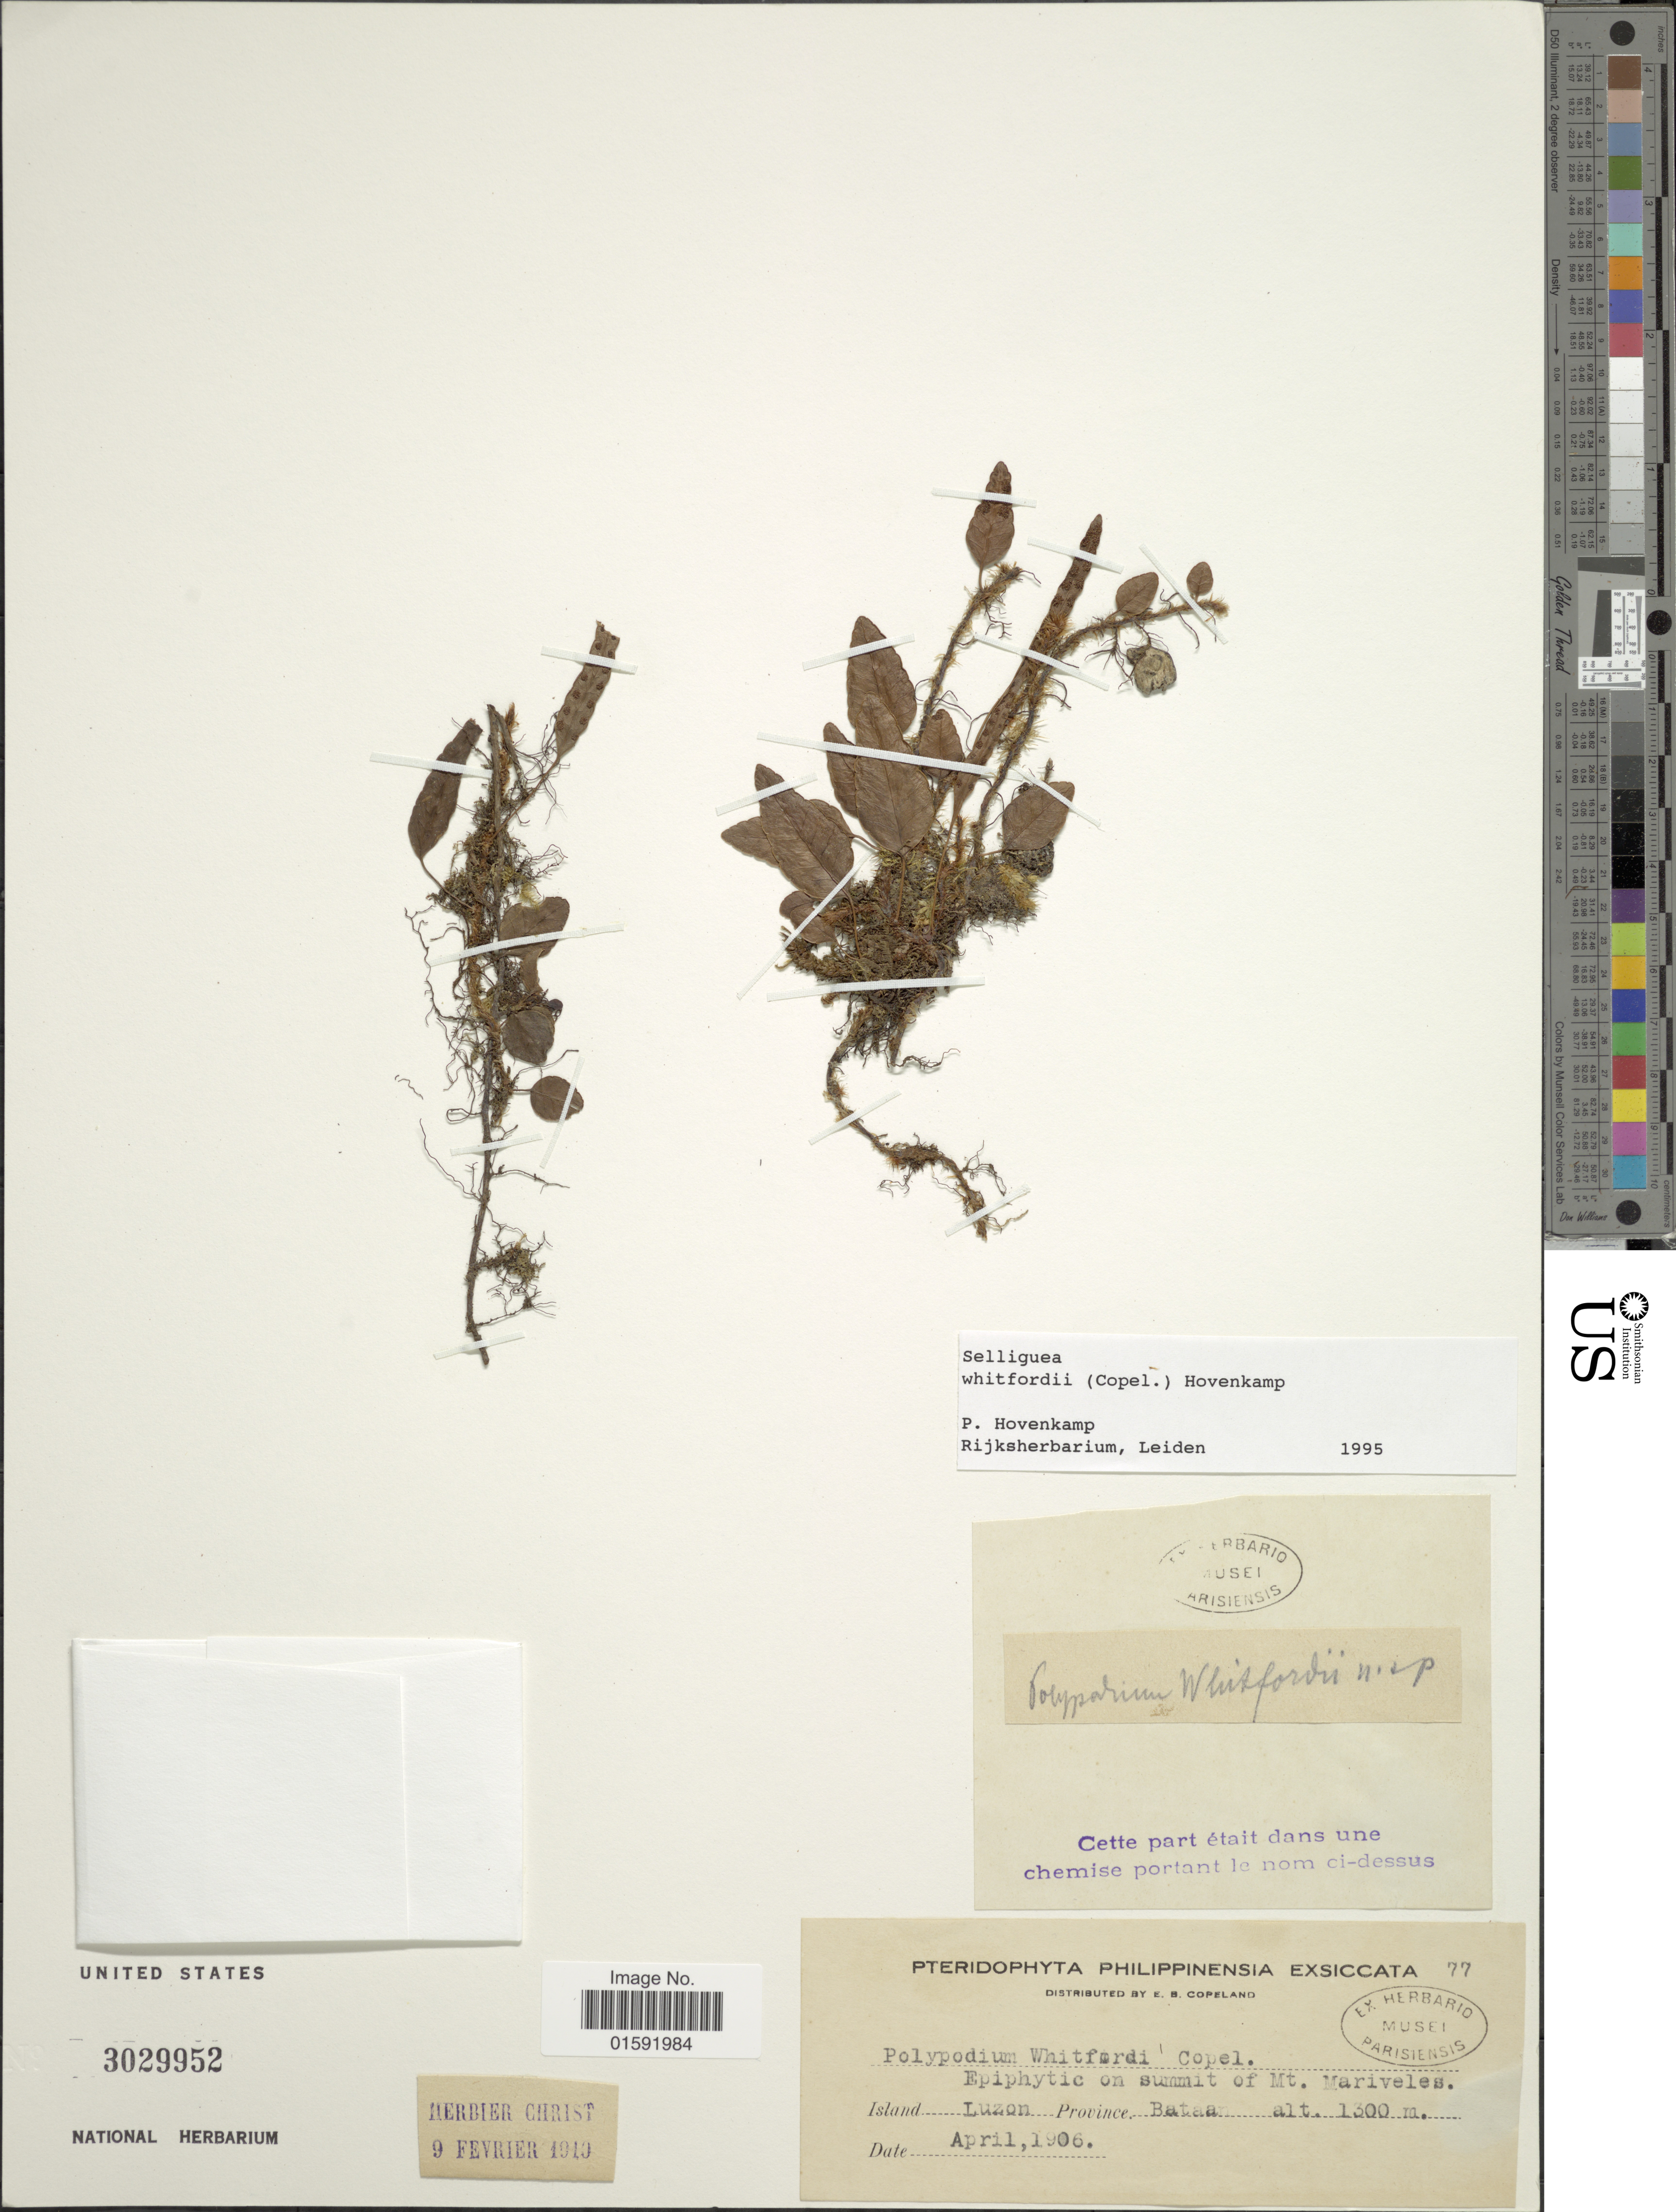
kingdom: Plantae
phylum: Tracheophyta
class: Polypodiopsida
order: Polypodiales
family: Polypodiaceae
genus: Selliguea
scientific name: Selliguea whitfordii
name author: (Copel.) Hovenkamp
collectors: E. B. Copeland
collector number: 77?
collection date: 1906-05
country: Philippines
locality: Island Luzon, Province Bataan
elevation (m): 1300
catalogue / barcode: US 3029952